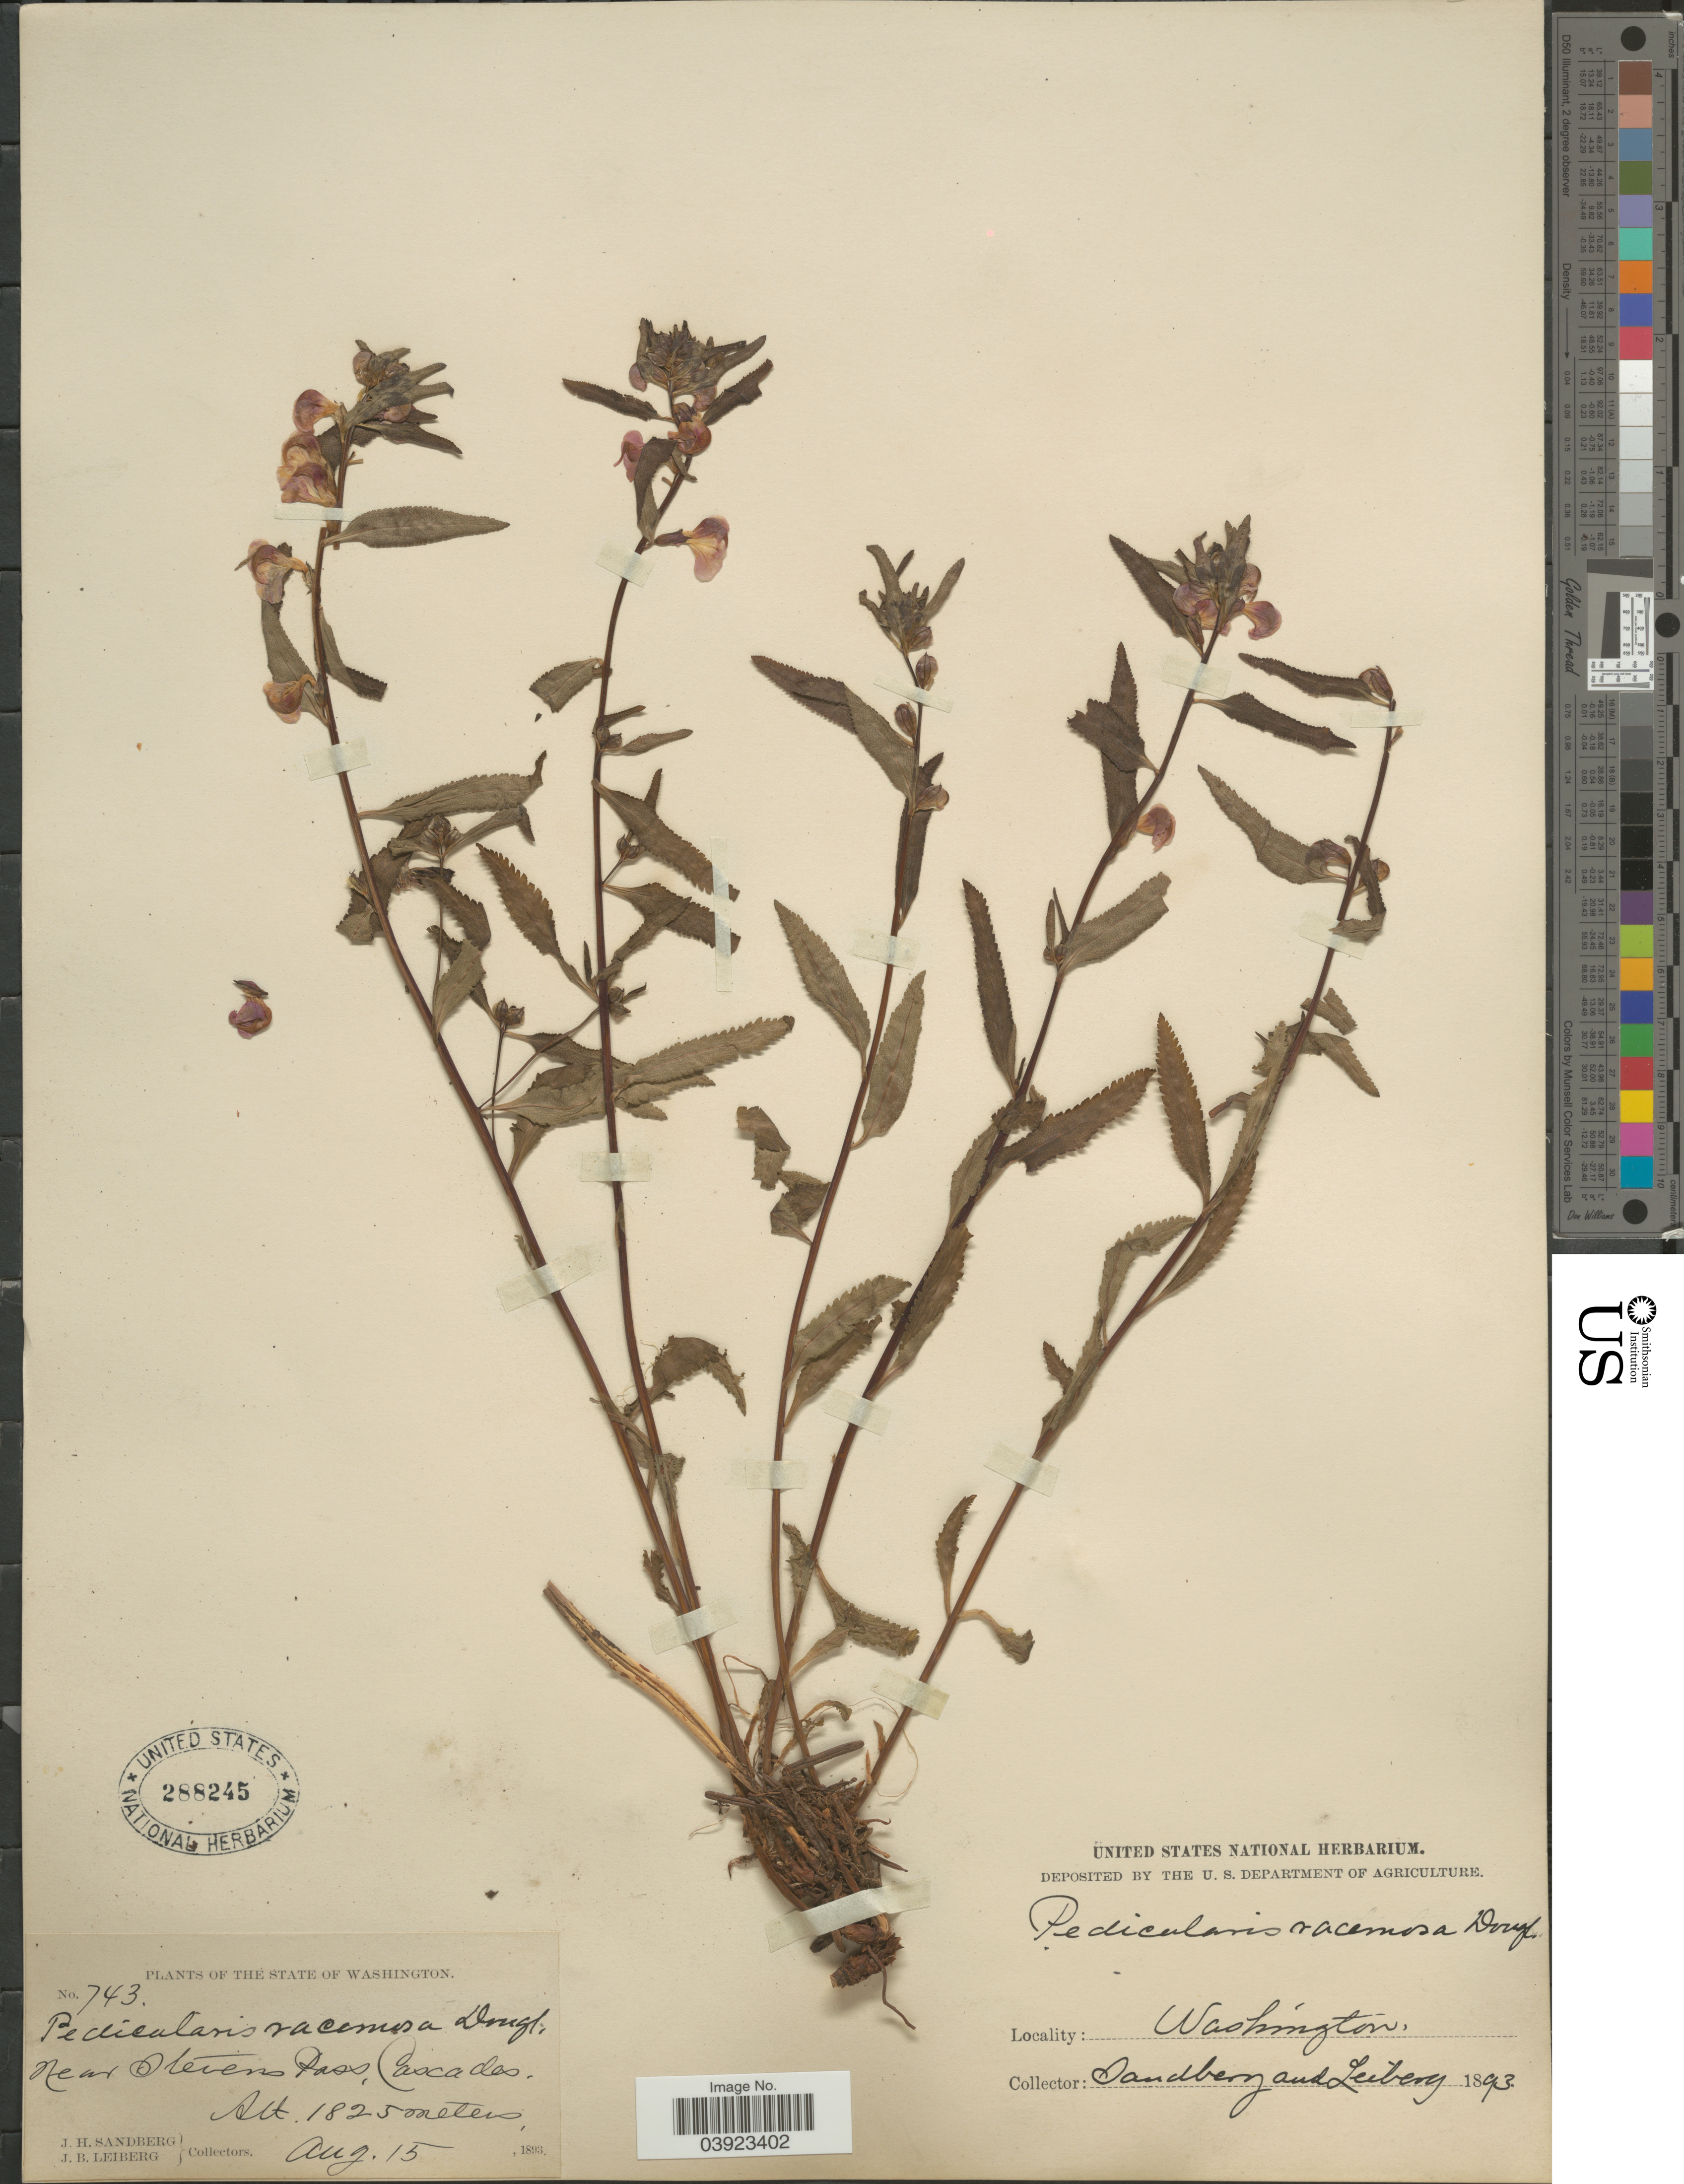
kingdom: Plantae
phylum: Tracheophyta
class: Magnoliopsida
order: Lamiales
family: Orobanchaceae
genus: Pedicularis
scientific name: Pedicularis racemosa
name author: Douglas ex Benth.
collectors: J. H. Sandberg & J. B. Leiberg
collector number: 743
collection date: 1893-08-15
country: United States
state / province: Washington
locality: Near Stevens Pass, Cascades.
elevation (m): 1825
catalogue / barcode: US 288245